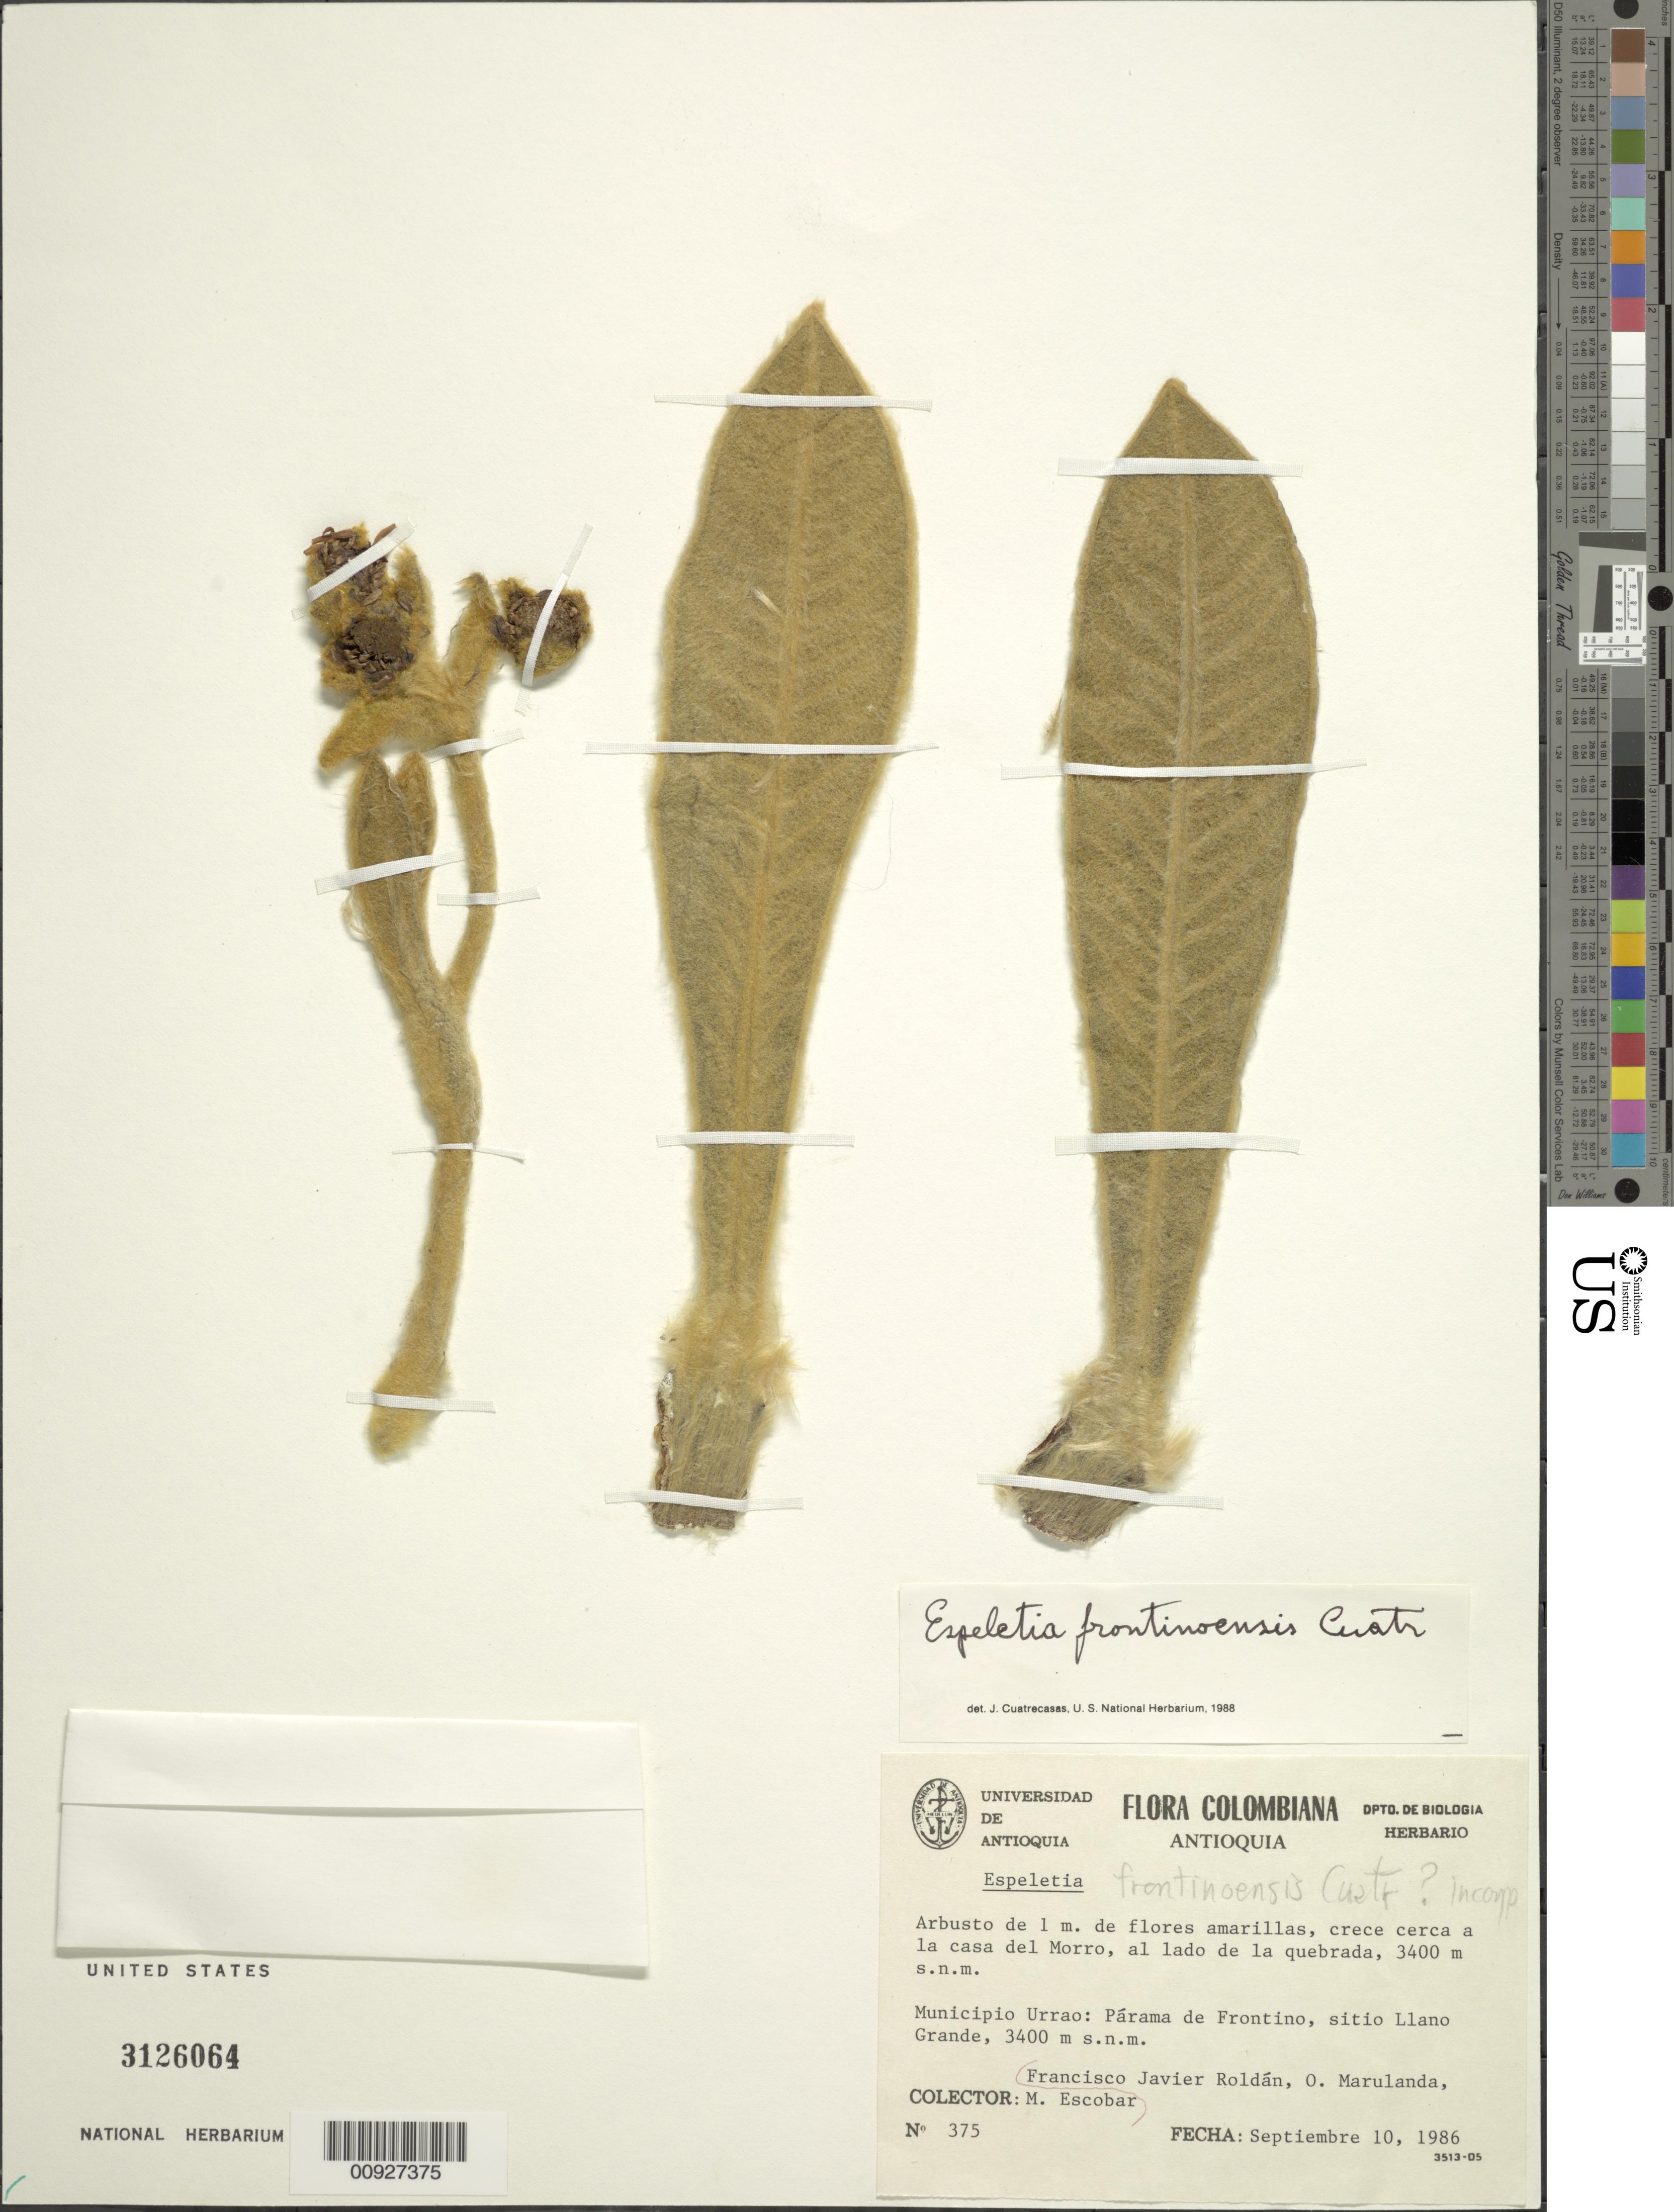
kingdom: Plantae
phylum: Tracheophyta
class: Magnoliopsida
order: Asterales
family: Asteraceae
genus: Espeletia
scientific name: Espeletia frontinoensis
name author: Cuatrec.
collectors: M. Escobar, F. J. Roldán & O. Marulanda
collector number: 375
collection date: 1968-02-09/1986-09-10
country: Colombia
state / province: Antioquia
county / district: Urrao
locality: Páramo de Frontino. Páramo de Frontino, sitio Llano Grande. crece cerca a la casa del Morro, al lado de la quebrada.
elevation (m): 3400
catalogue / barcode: US 3126064